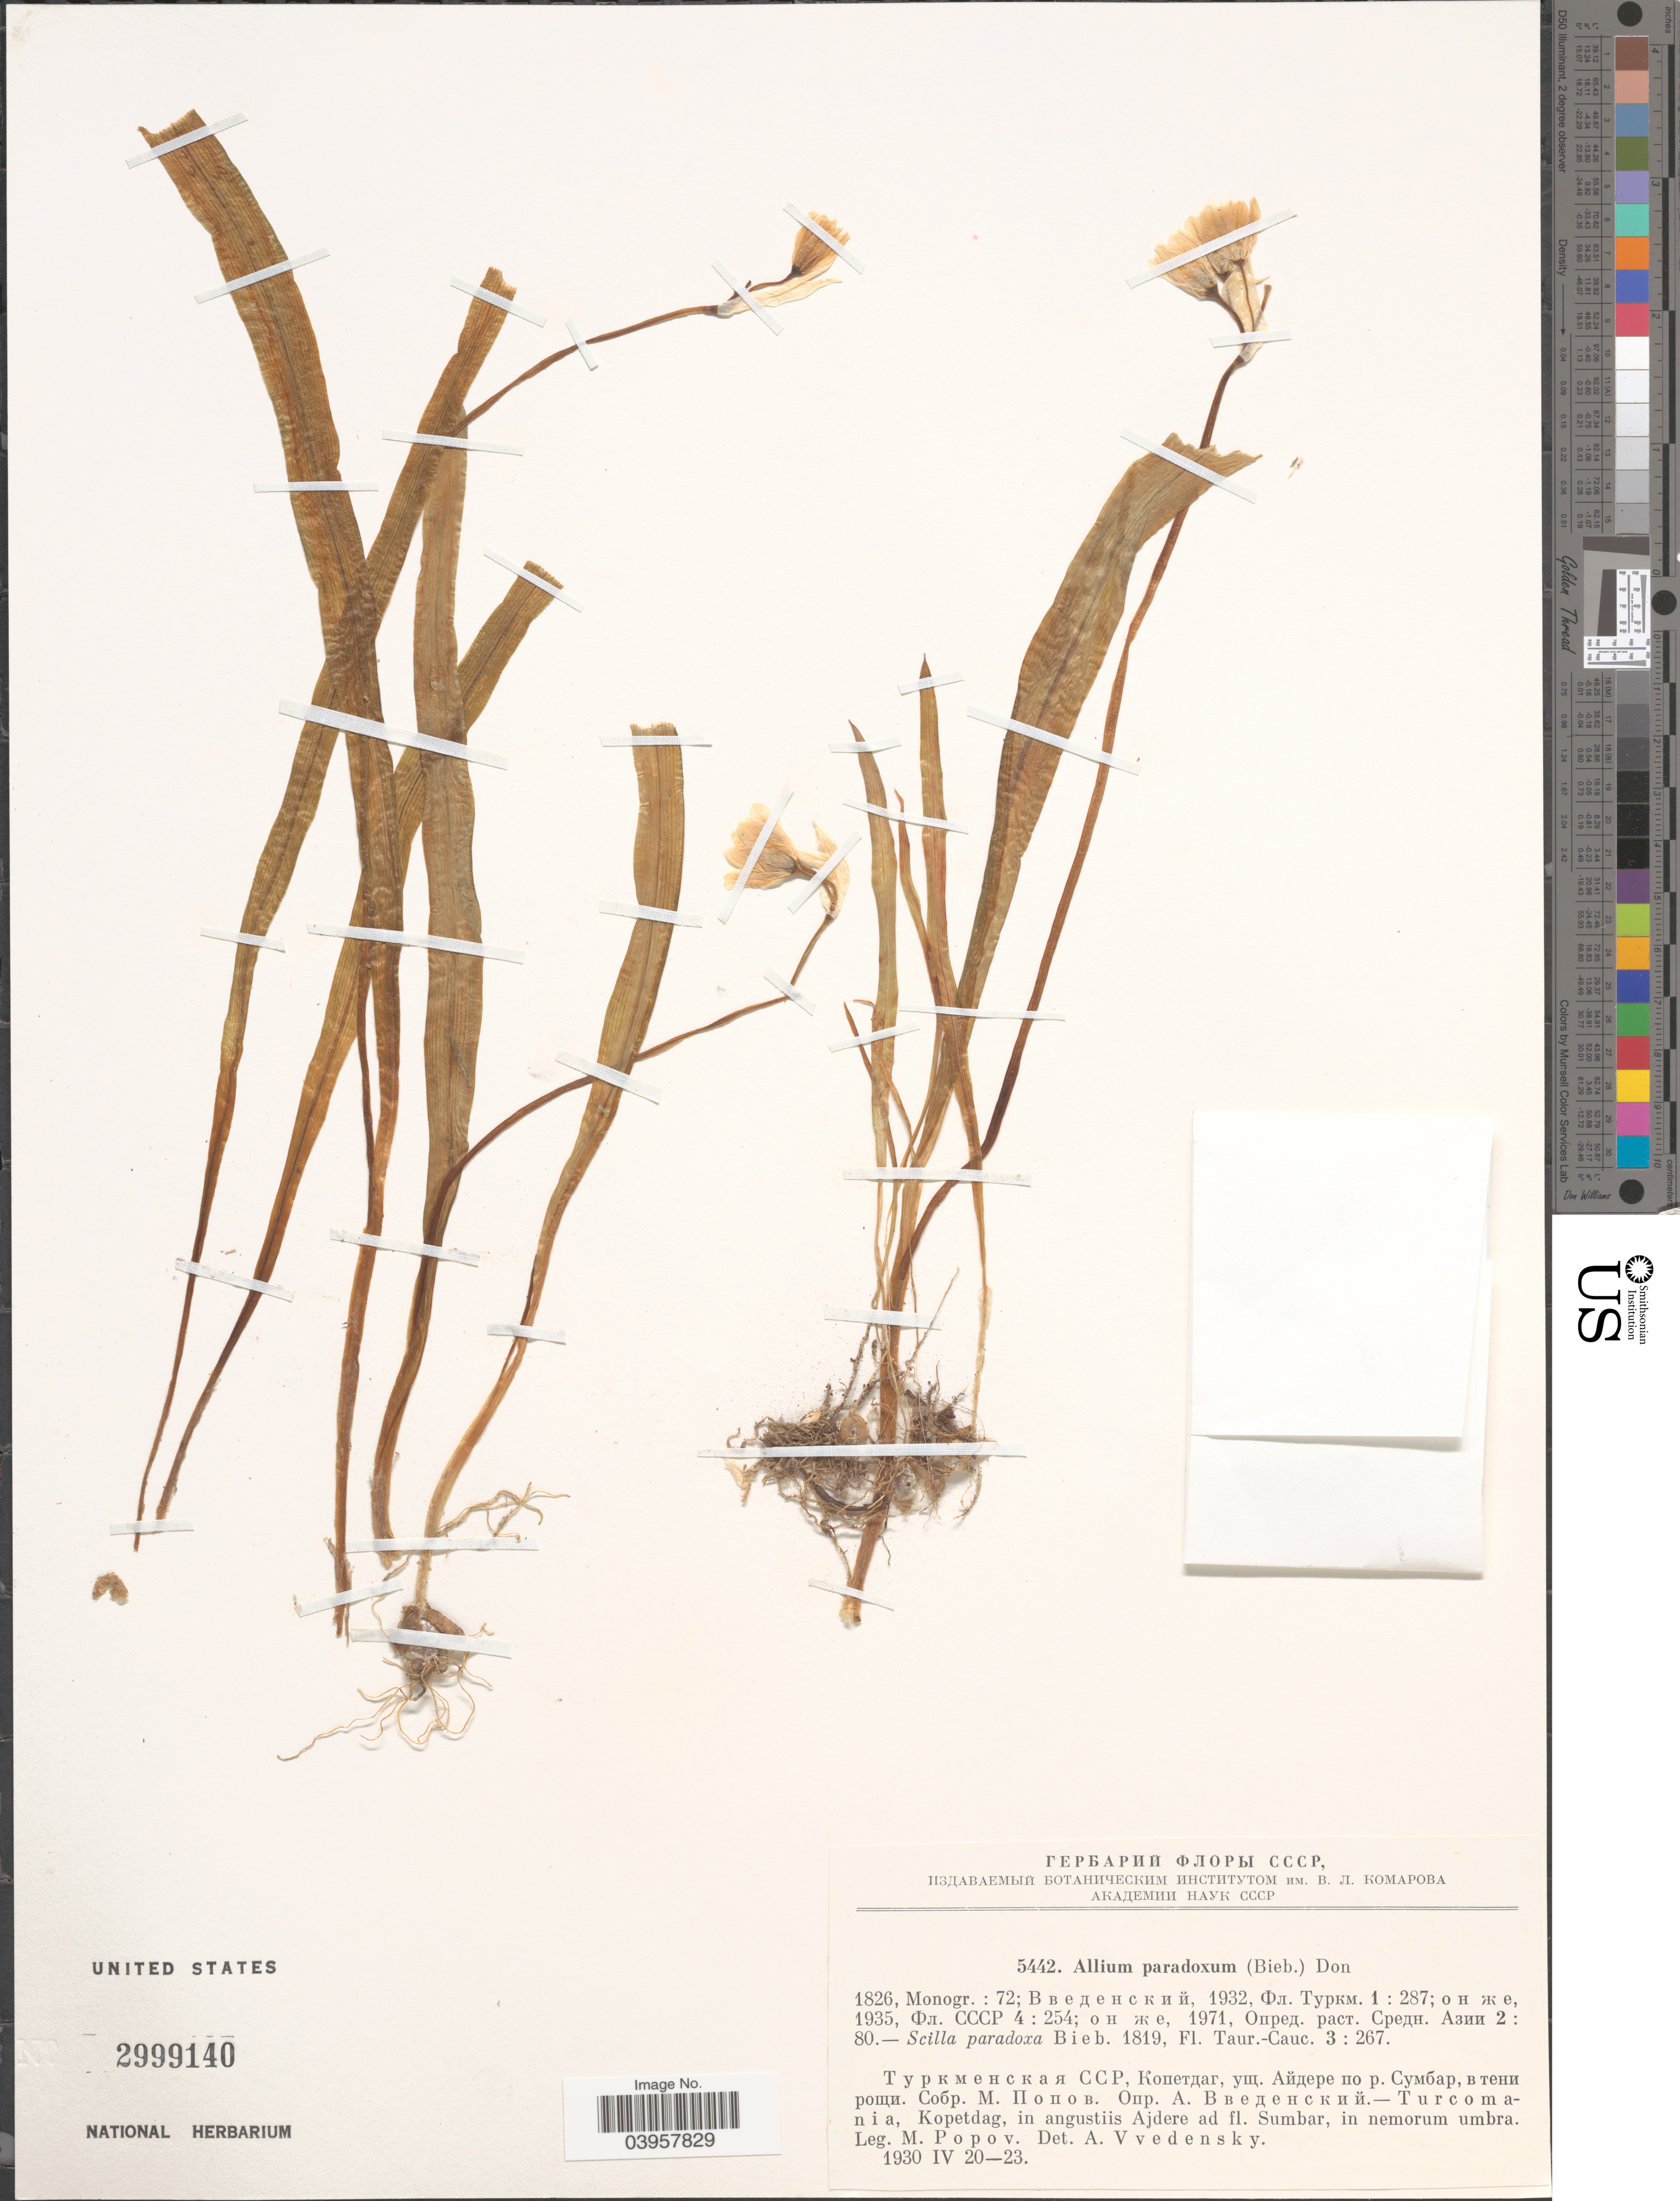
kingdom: Plantae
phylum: Tracheophyta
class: Liliopsida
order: Asparagales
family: Amaryllidaceae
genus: Allium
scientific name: Allium paradoxum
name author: (M. Bieb.) G. Don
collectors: M. Popov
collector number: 5442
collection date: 1930-04-20/1930-04-23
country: Turkmenistan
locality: Turcomania, Kopetdag, in angustiis Ajdere ad fl. Sumbar.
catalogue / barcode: US 2999140